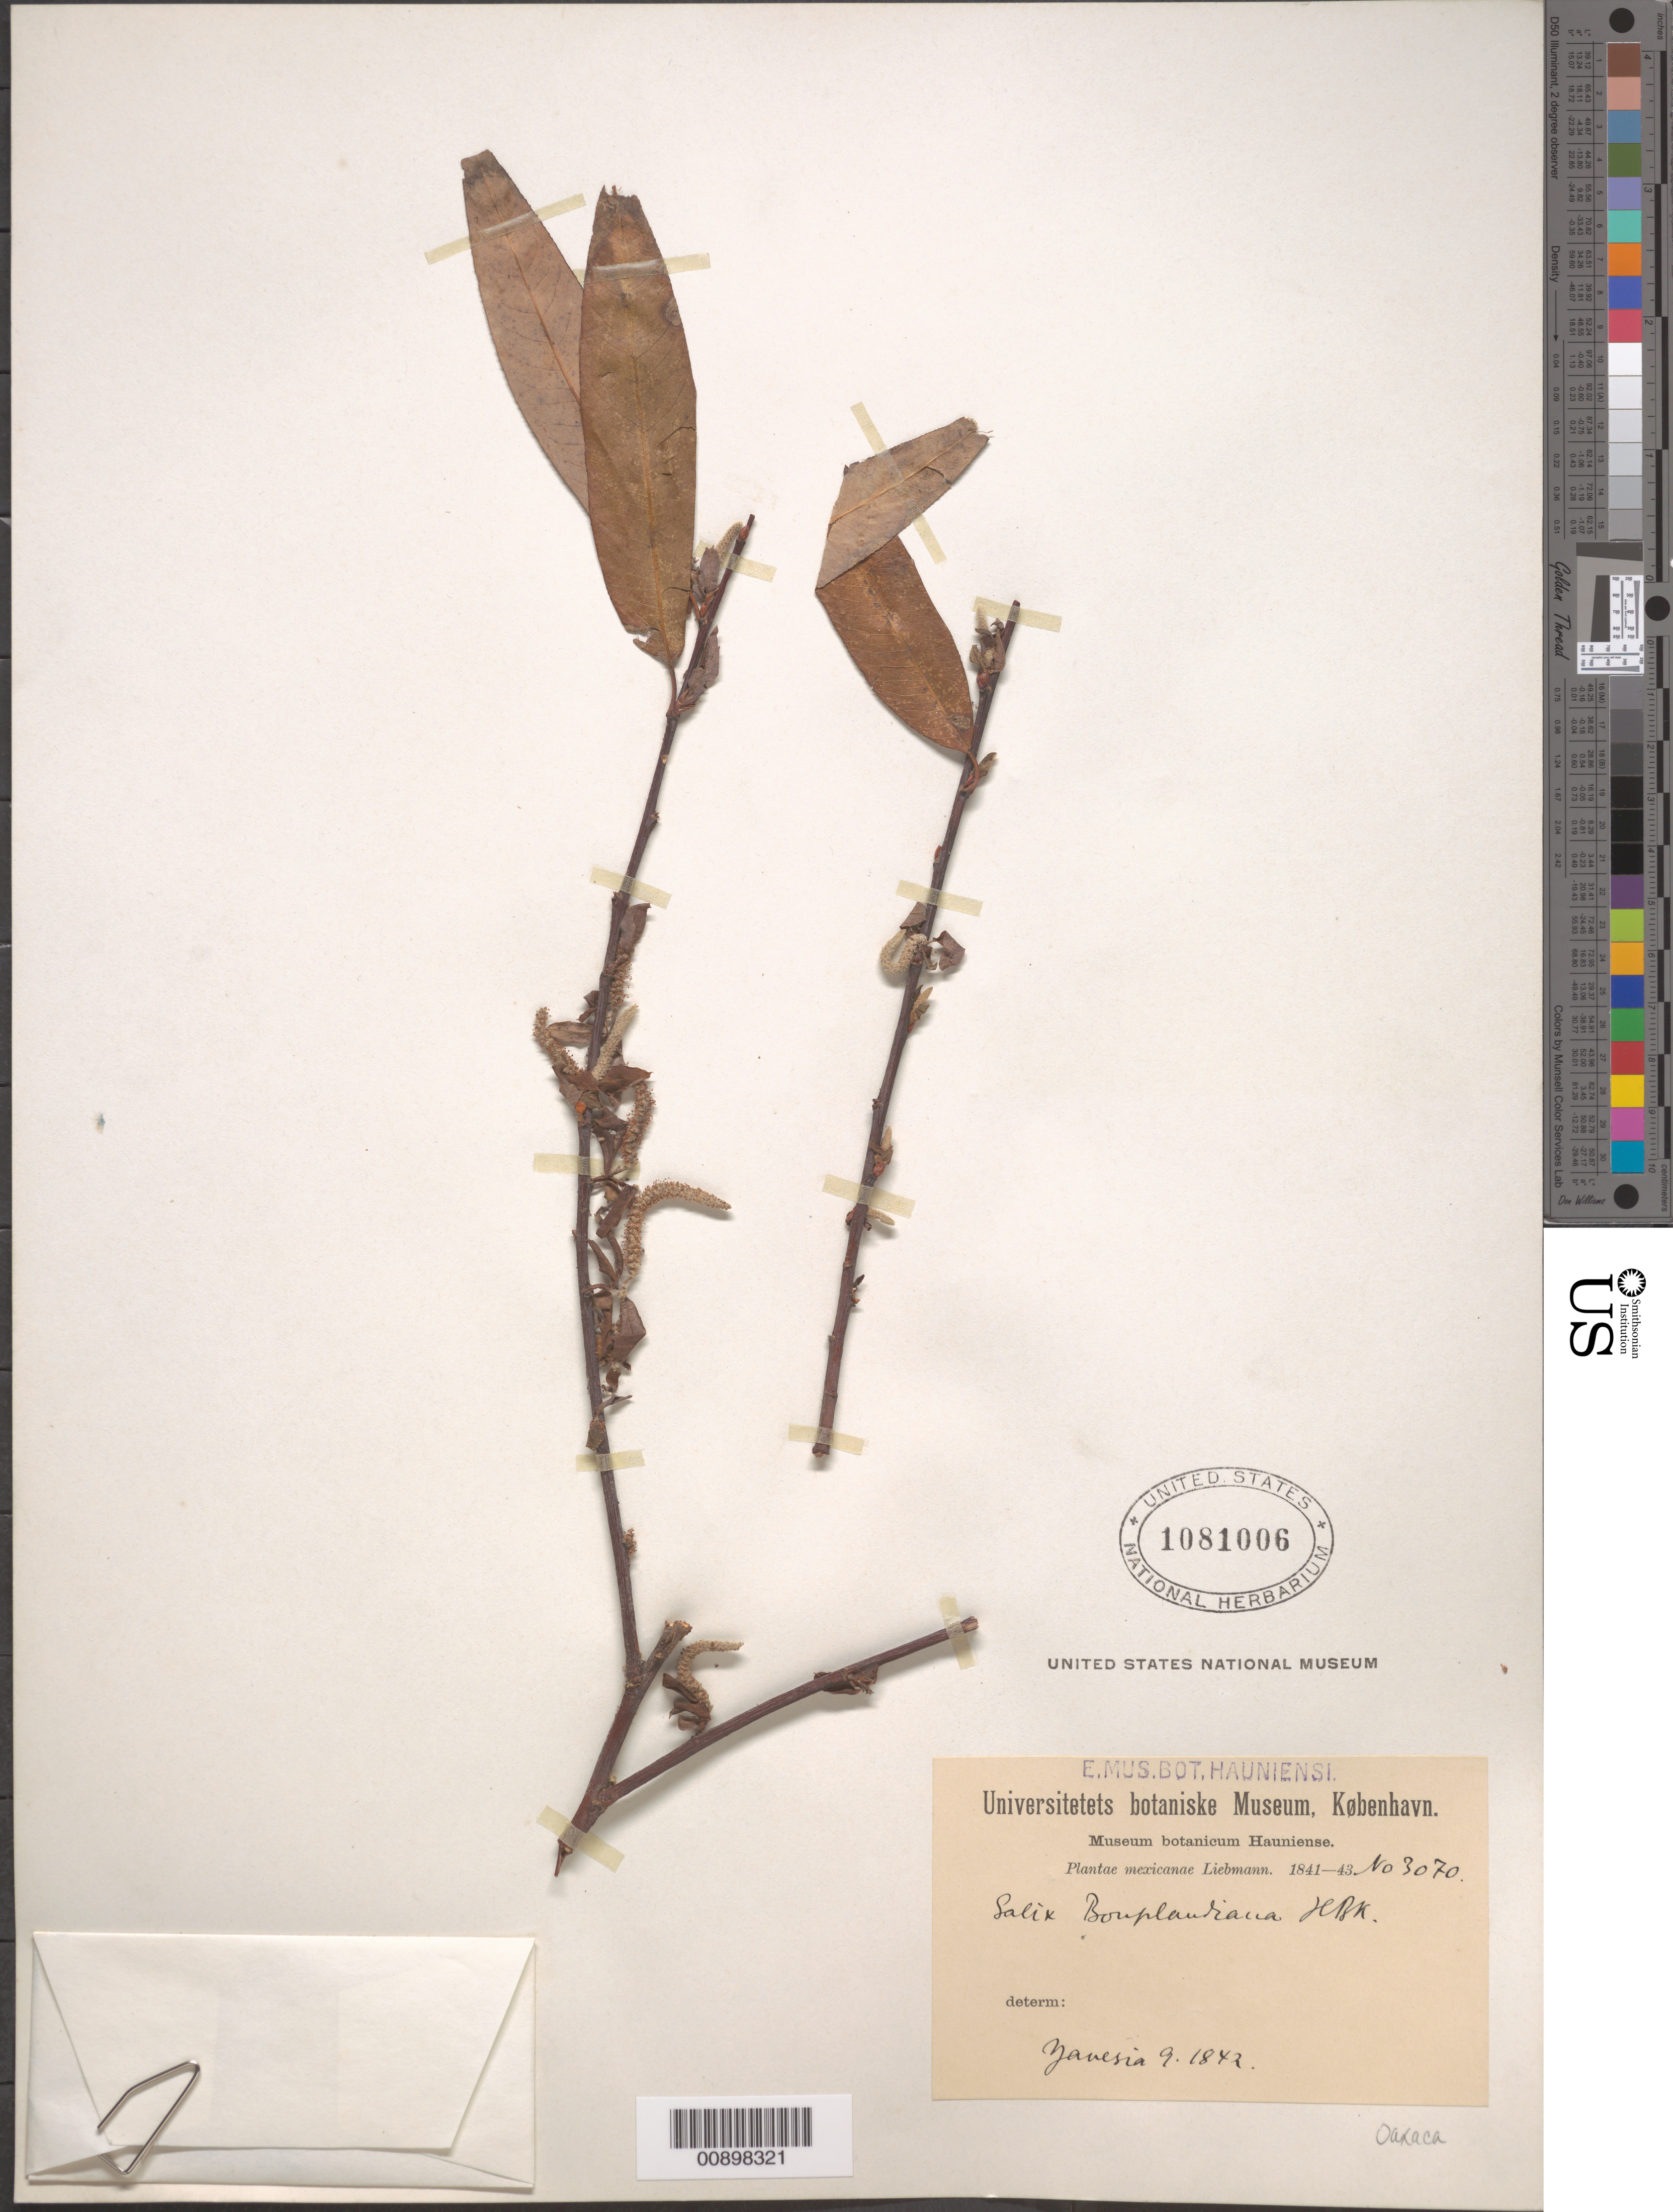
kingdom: Plantae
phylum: Tracheophyta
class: Magnoliopsida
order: Malpighiales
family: Salicaceae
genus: Salix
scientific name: Salix bonplandiana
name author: Kunth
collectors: F. M. Liebmann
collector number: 3070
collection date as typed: Sep 1842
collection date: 1842-09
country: Mexico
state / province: Oaxaca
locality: Yavesia.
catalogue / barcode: US 1081006